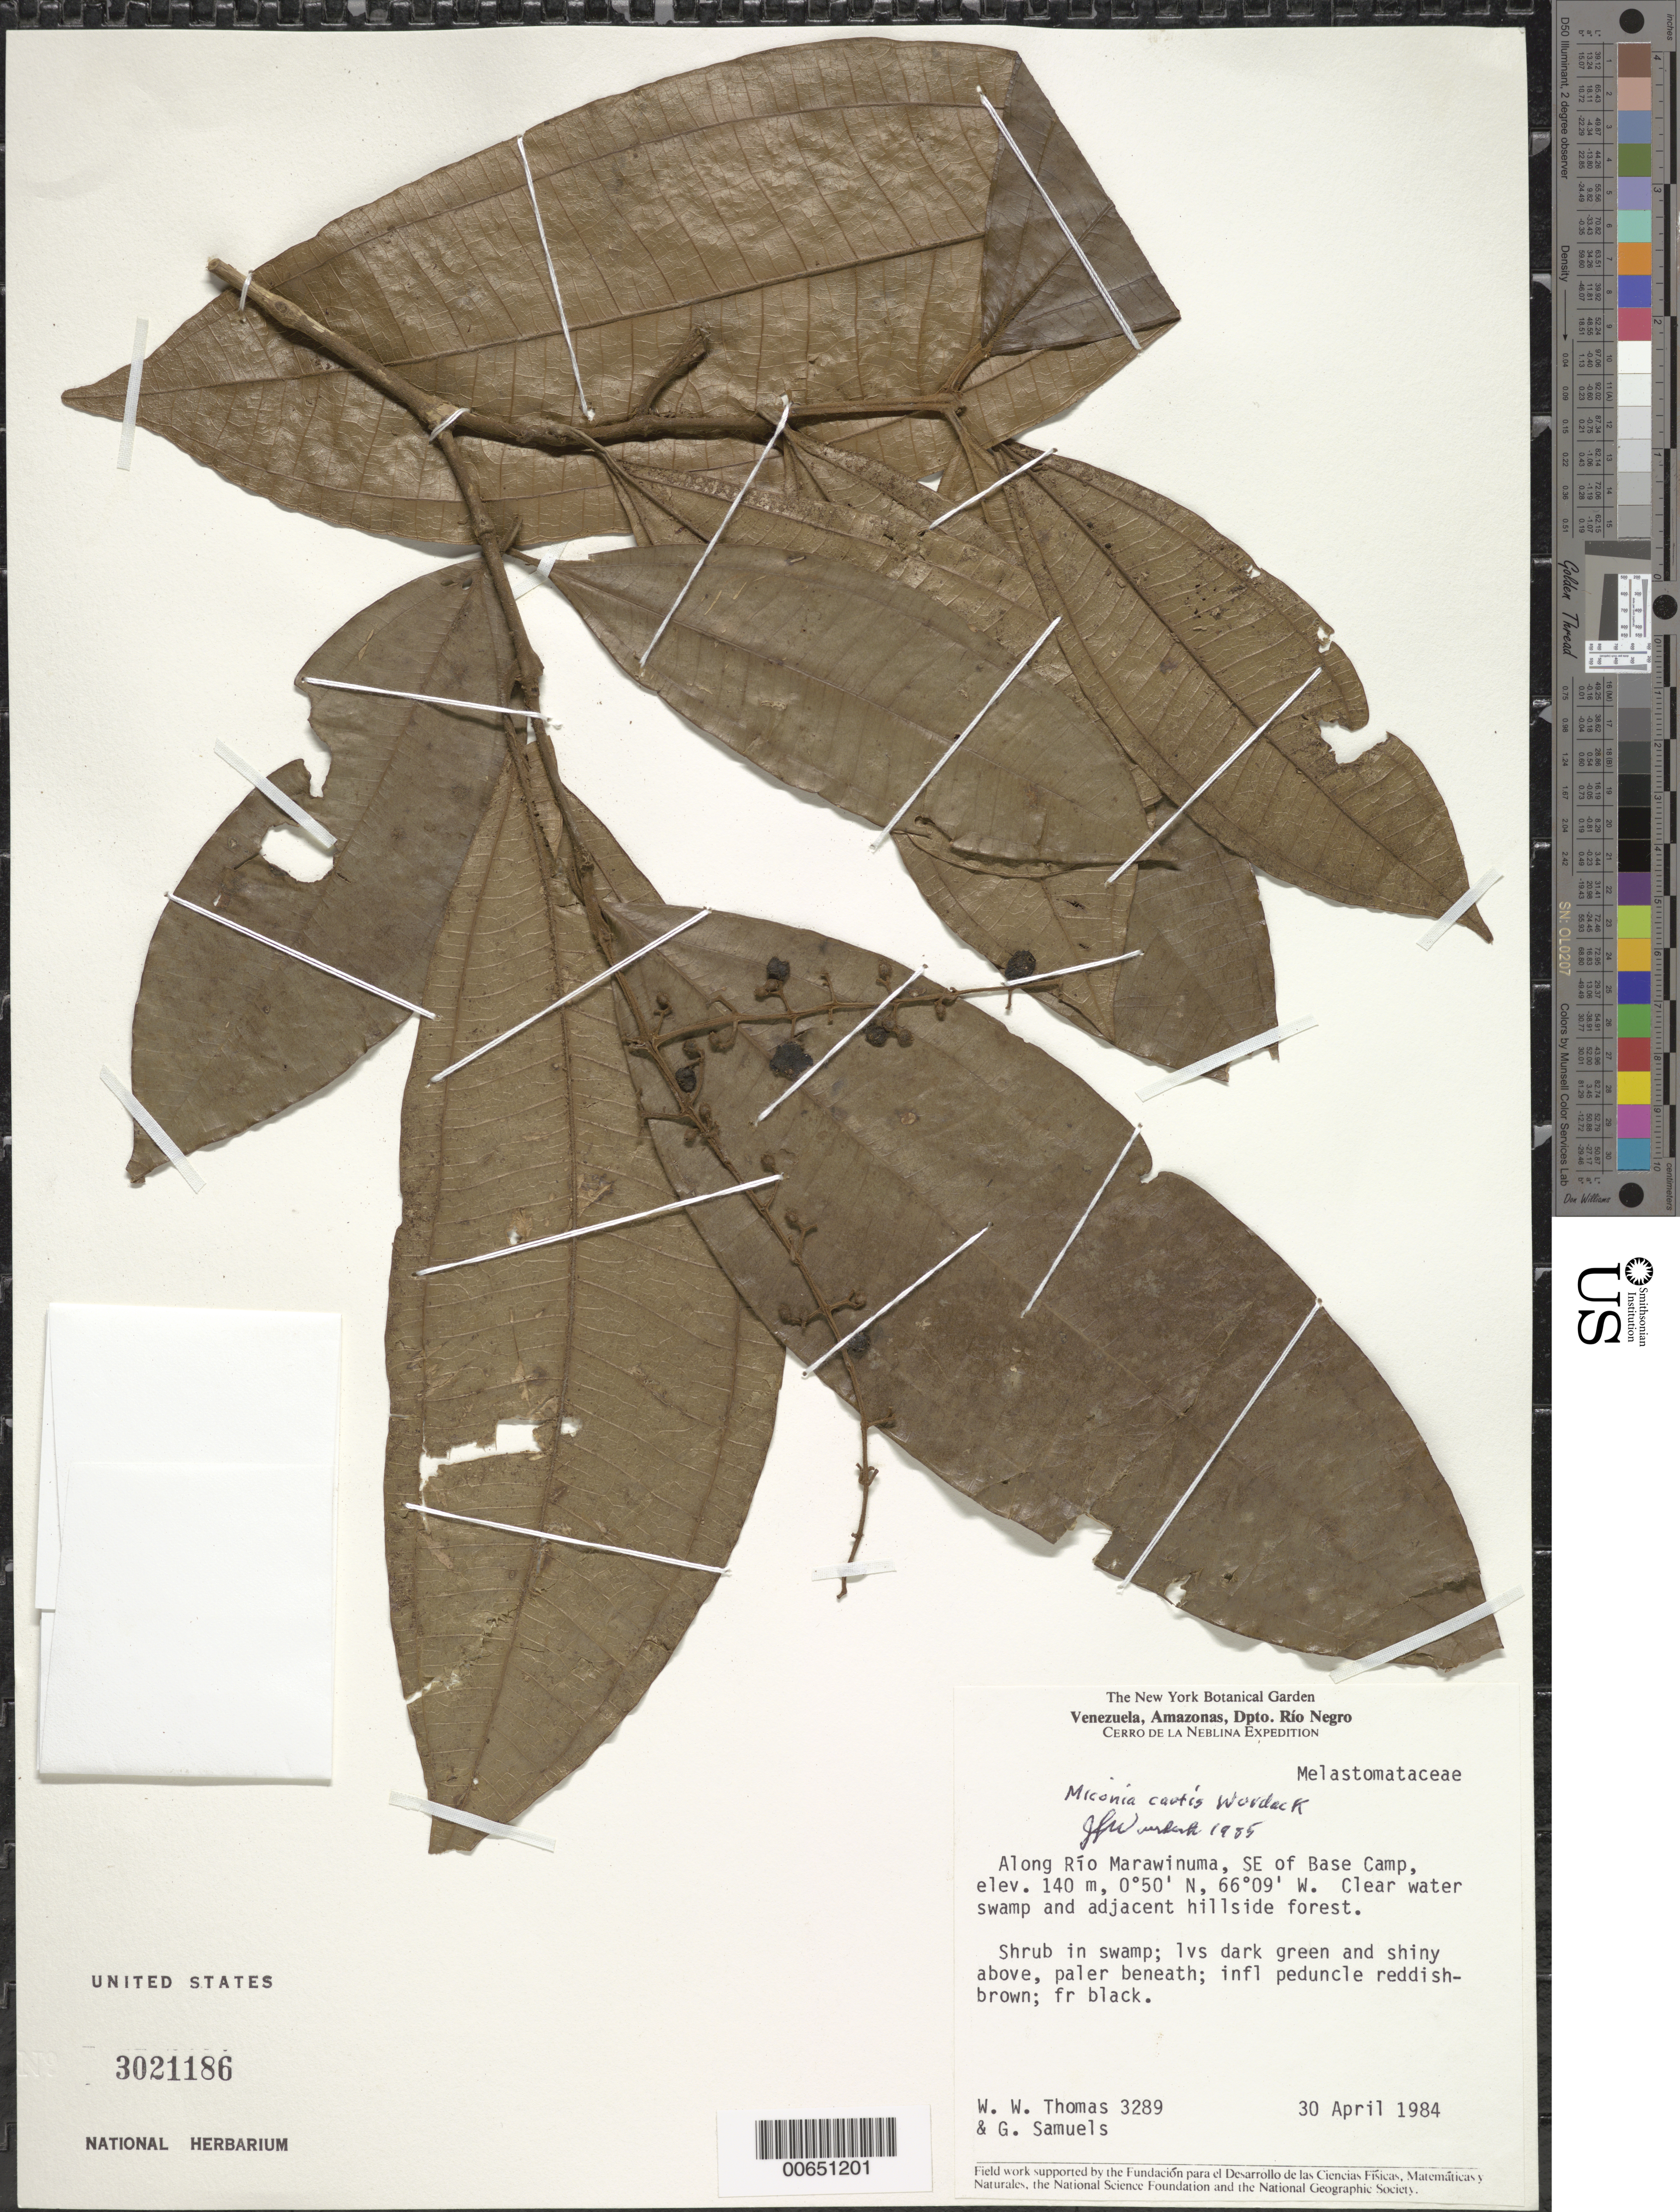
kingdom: Plantae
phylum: Tracheophyta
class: Magnoliopsida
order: Myrtales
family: Melastomataceae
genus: Miconia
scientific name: Miconia cautis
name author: Wurdack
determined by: Wurdack, John J., (US), US (UNITED STATES)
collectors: W. W. Thomas & G. Bacchus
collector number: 3289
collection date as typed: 30-Apr-84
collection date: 1984-04-30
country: Venezuela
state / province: Amazonas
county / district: Río Negro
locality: Cerro de La Neblina, along Río Marawinuma, SE of base camp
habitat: Clear water swamp and adjacent hillside forest, in swamp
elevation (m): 140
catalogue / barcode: US 3021186